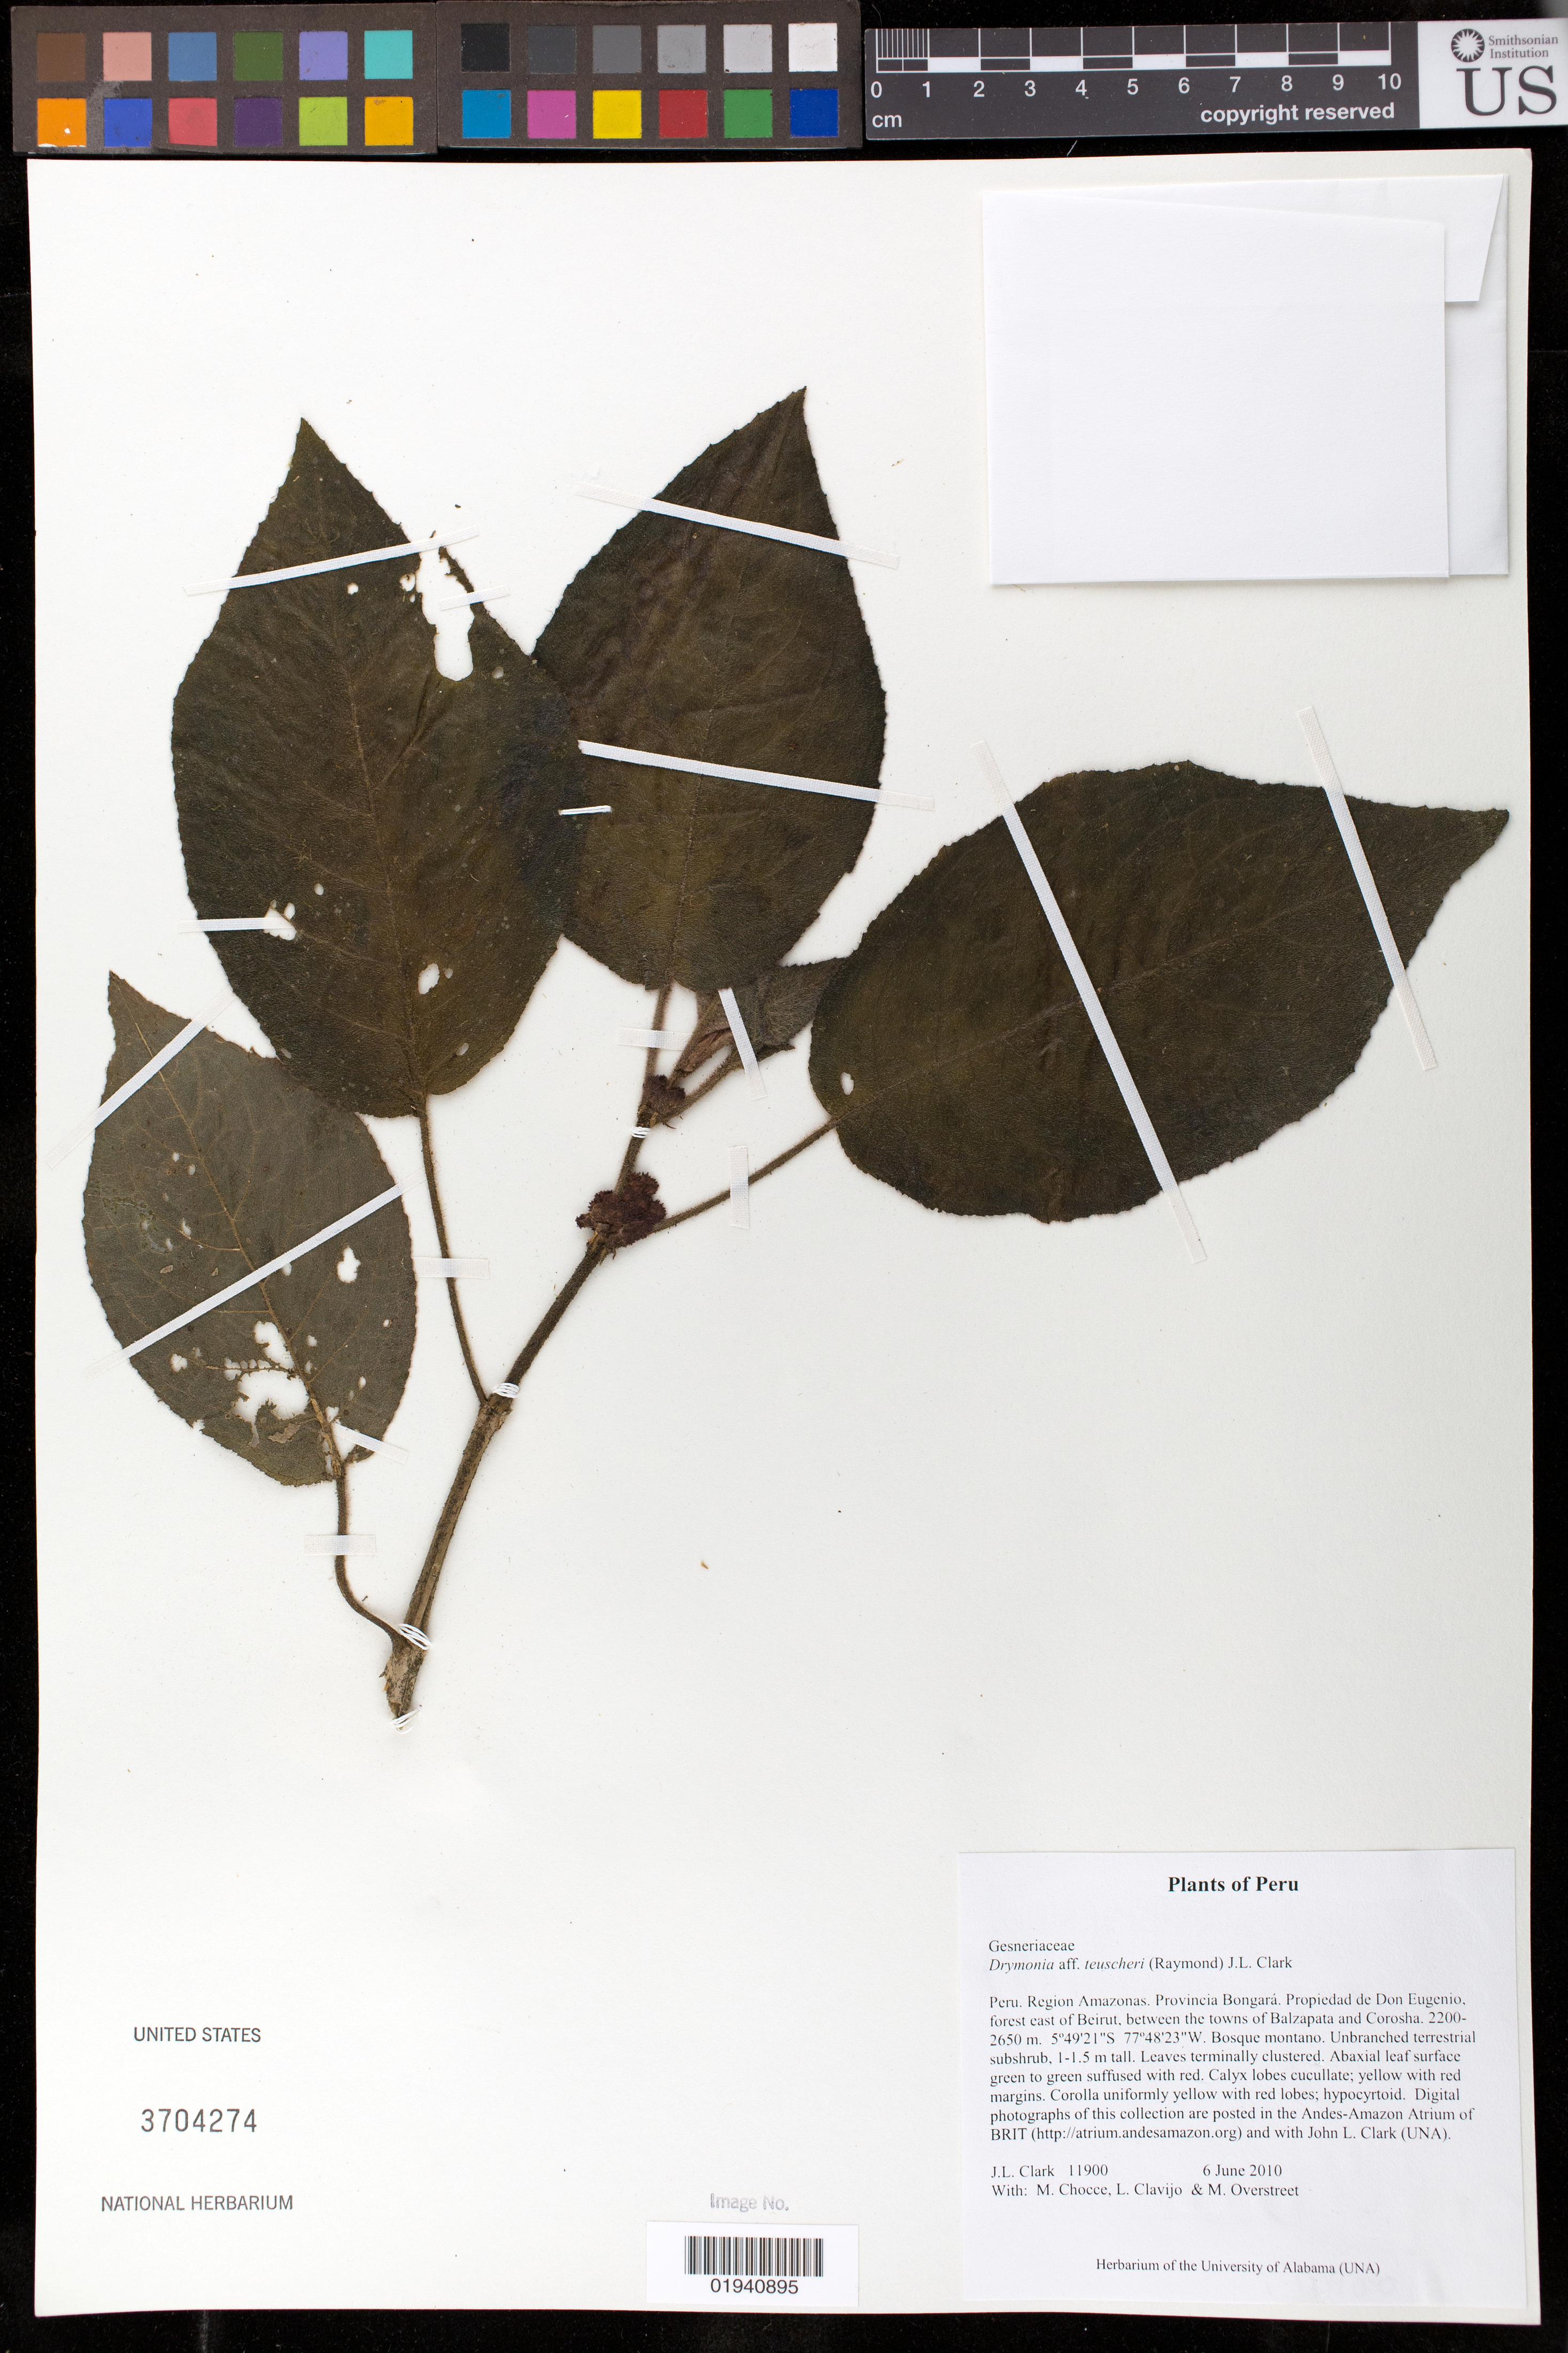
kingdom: Plantae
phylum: Tracheophyta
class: Magnoliopsida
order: Lamiales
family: Gesneriaceae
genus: Drymonia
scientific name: Drymonia teuscheri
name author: (Raymond) J.L. Clark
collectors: J. L. Clark, M. Chocce, L. Clavijo & M. Overstreet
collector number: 11900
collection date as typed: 06 Jun 2010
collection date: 2010-06-06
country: Peru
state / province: Amazonas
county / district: Bongará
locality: Region Amazonas, propiedad de Don Eugenio, forest east of Beirut, between the towns of Balzapata and Corosha.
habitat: Bosque montano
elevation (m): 2200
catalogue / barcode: US 3704274